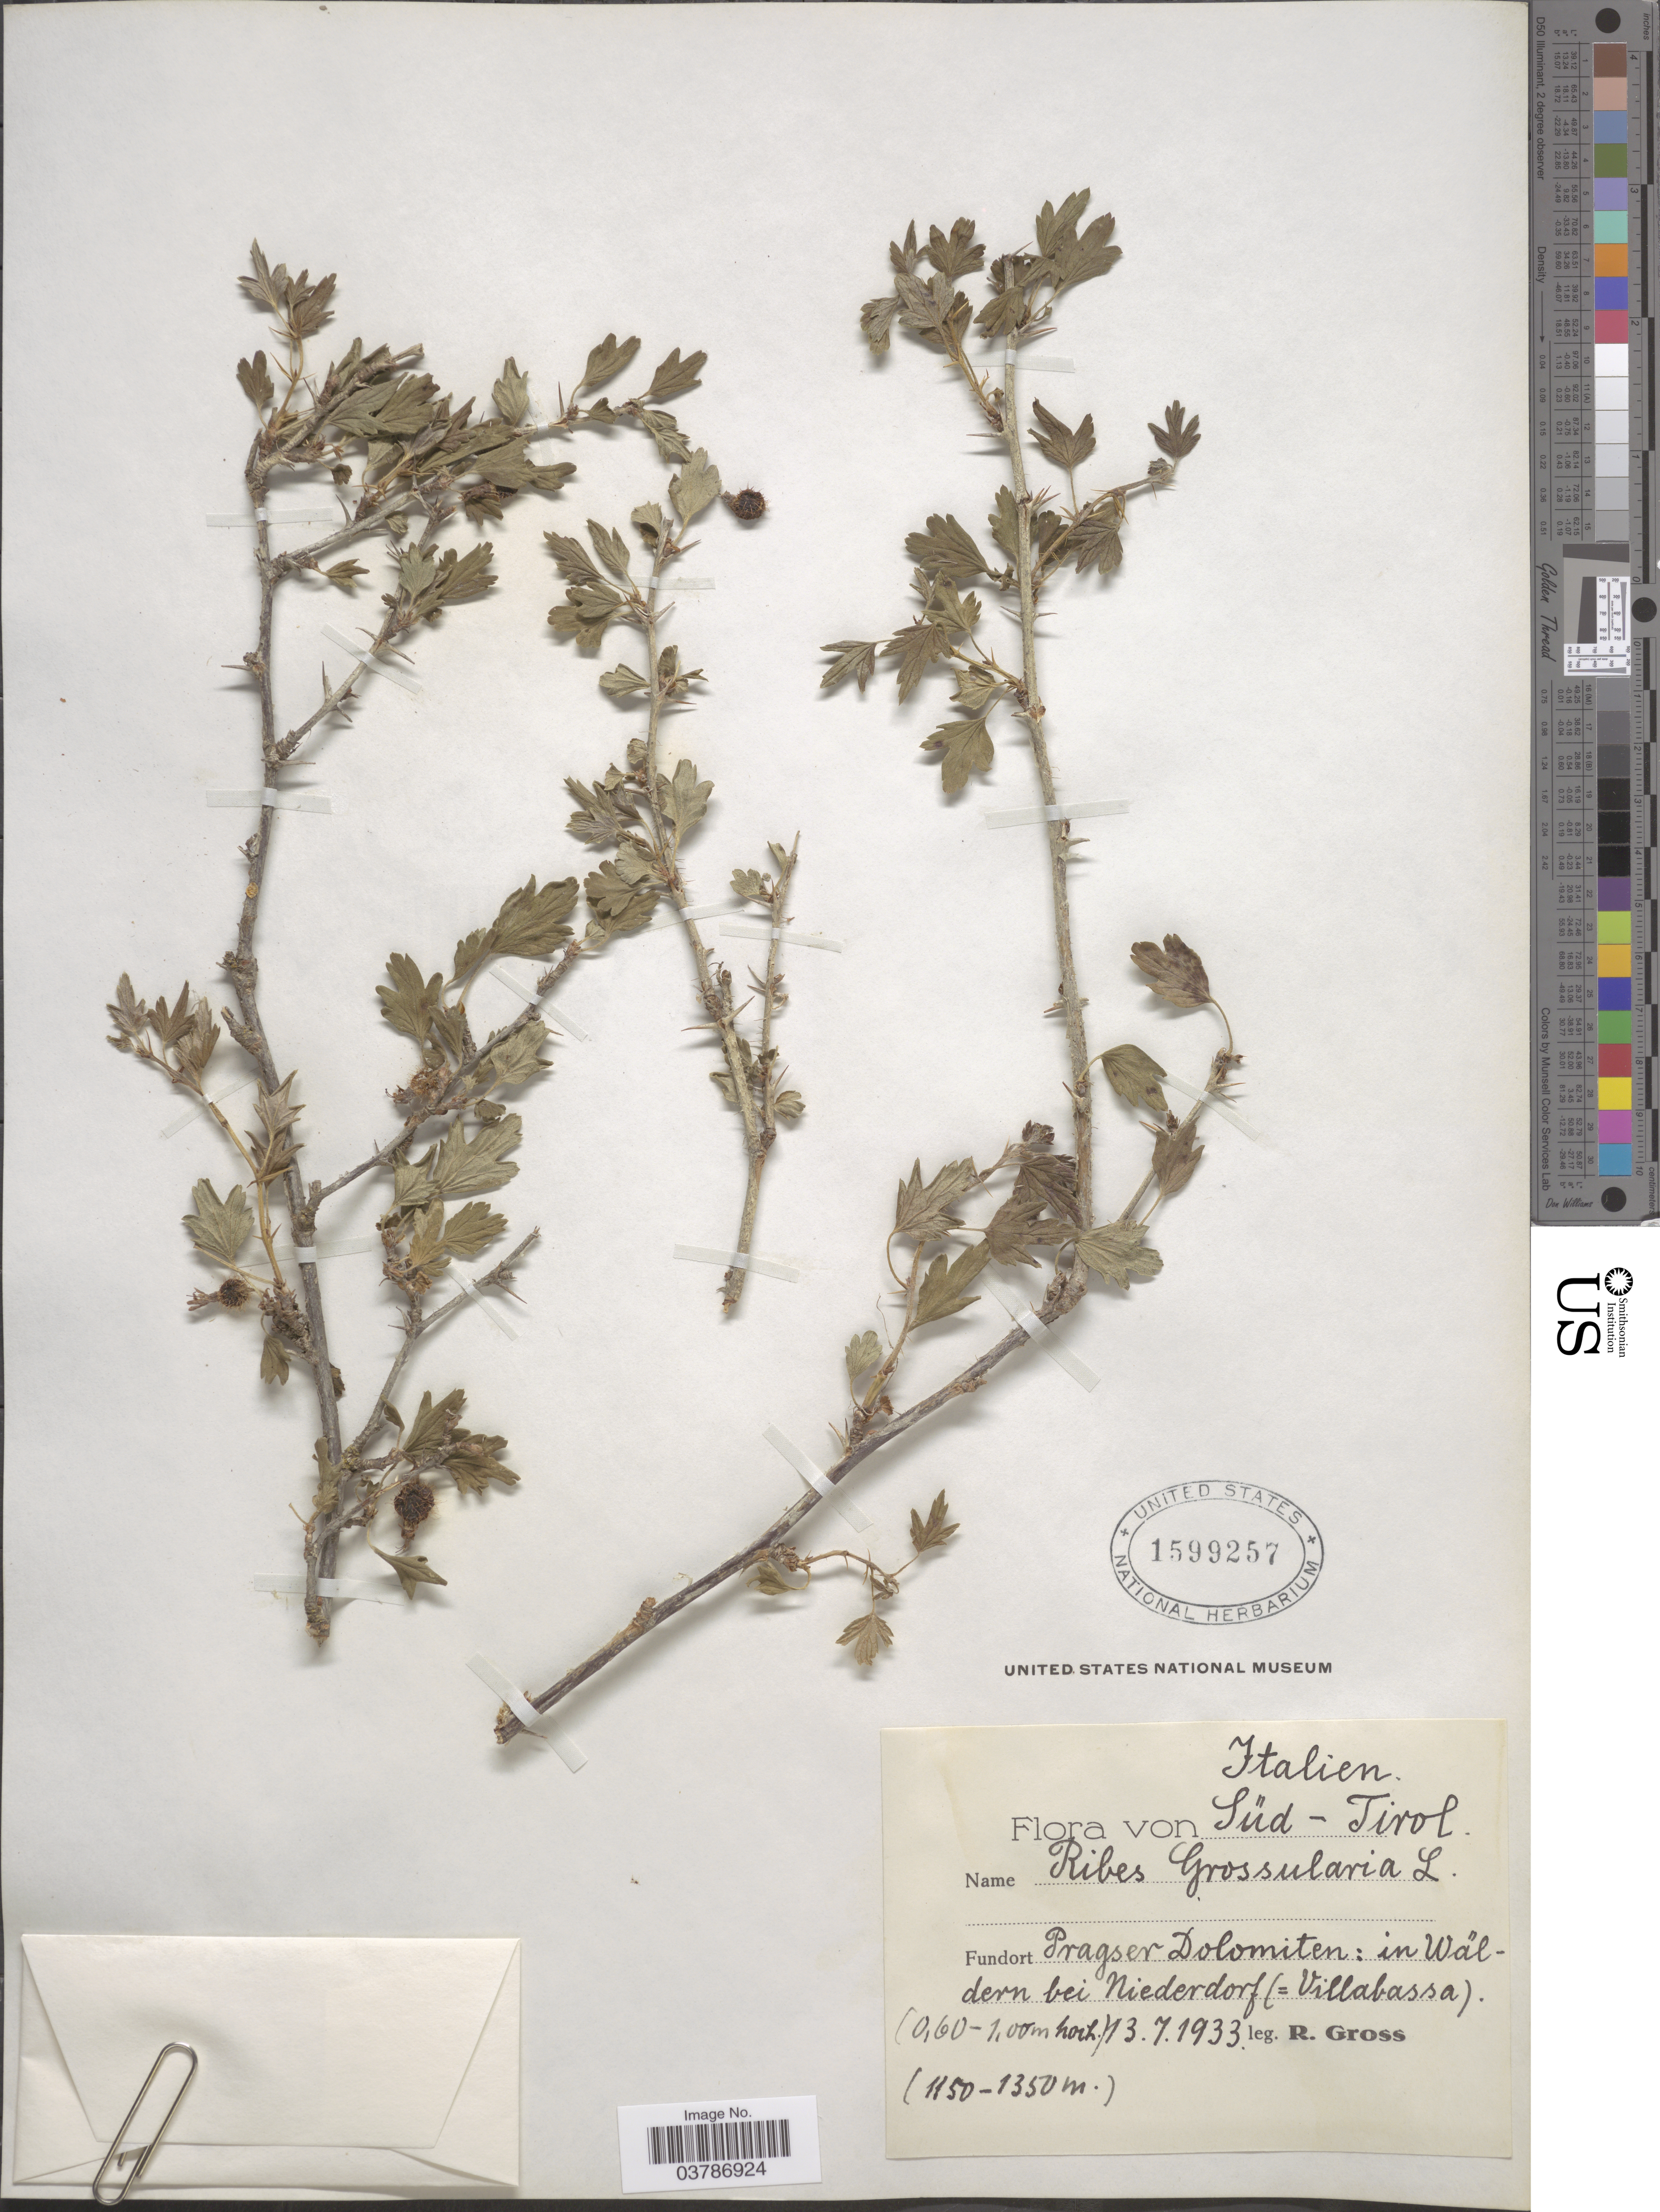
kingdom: Plantae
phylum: Tracheophyta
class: Magnoliopsida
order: Saxifragales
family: Grossulariaceae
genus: Ribes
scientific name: Ribes uva-crispa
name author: L.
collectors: R. Gross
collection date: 1933-07-13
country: Italy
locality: Süd-Tirol. Pragser Dolomiten: in Wäldern bei Niederdorf(= Villabassa).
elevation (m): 1150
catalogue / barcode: US 1599257